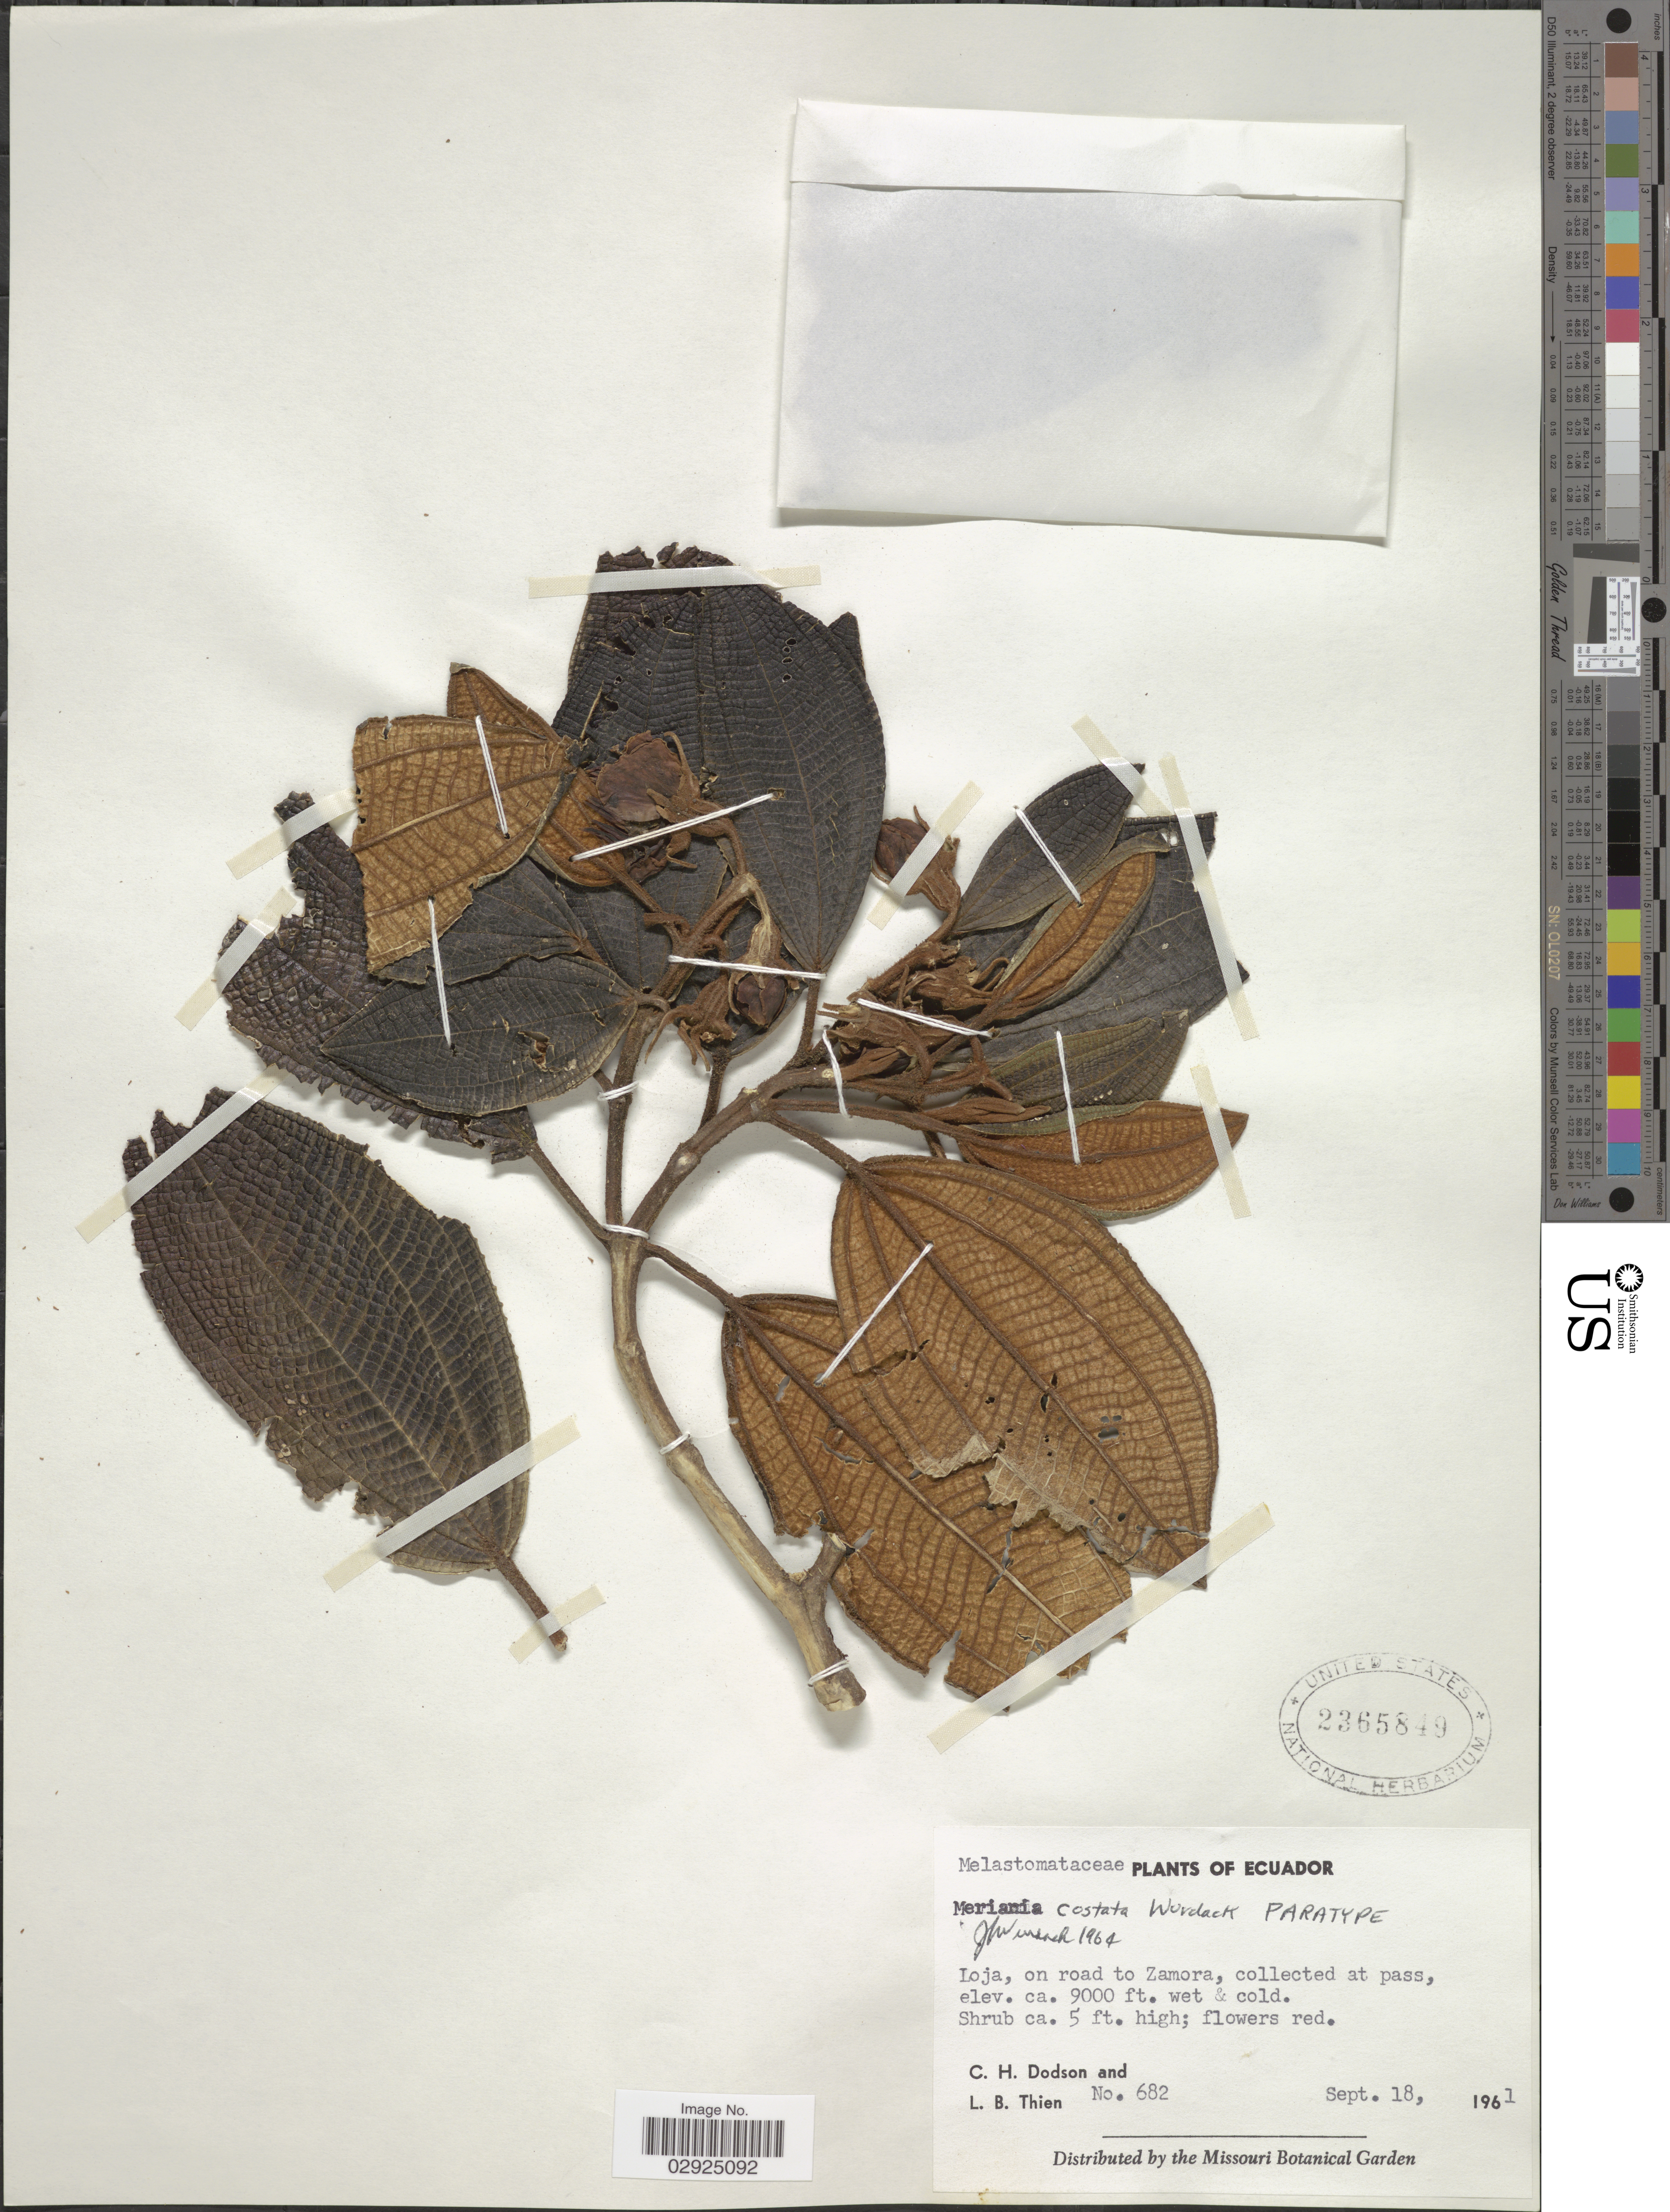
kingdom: Plantae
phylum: Tracheophyta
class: Magnoliopsida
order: Myrtales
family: Melastomataceae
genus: Meriania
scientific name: Meriania costata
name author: Wurdack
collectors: C. H. Dodson & L. Thien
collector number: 682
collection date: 1961-09-18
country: Ecuador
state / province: Loja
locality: Loja, on road to Zamora, collected at pass.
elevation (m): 2743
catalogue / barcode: US 2365849